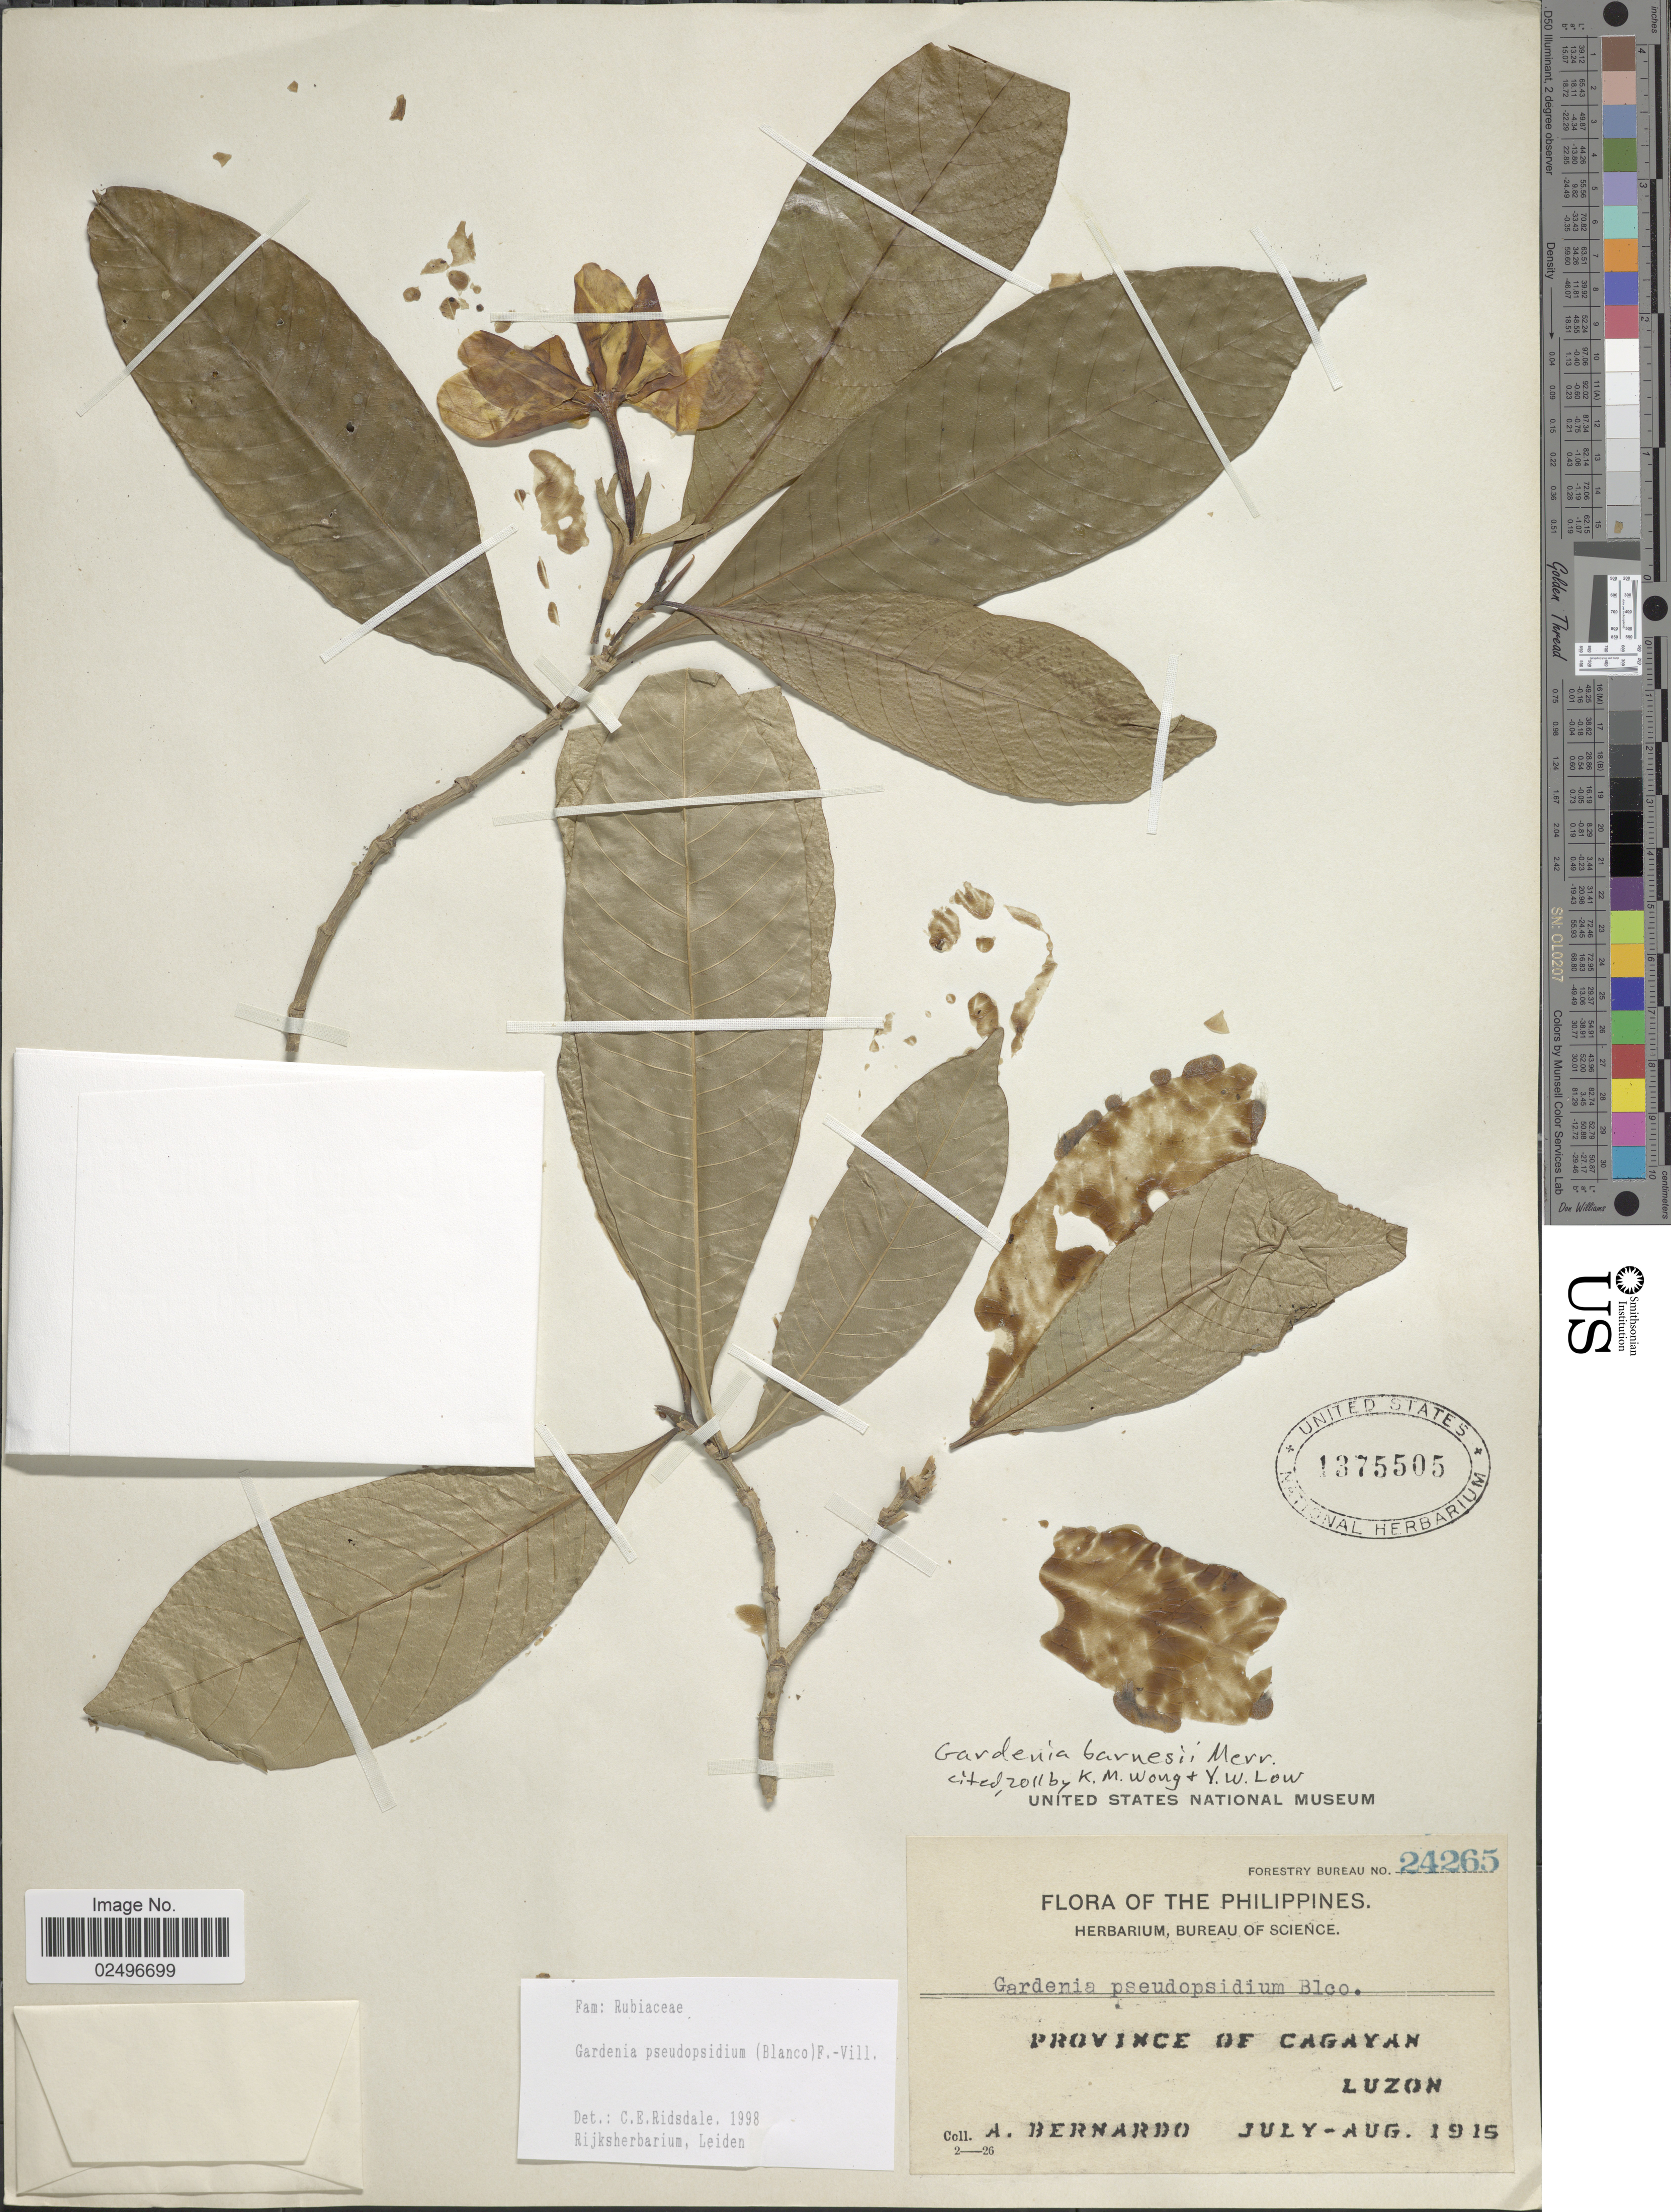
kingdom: Plantae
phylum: Tracheophyta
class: Magnoliopsida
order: Gentianales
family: Rubiaceae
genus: Gardenia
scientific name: Gardenia barnesii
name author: Merr.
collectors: A. Bernardo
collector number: Forestry Bureau 24265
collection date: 1915-07/1915-08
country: Philippines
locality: Province of Cagayan Luzon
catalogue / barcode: US 1375505